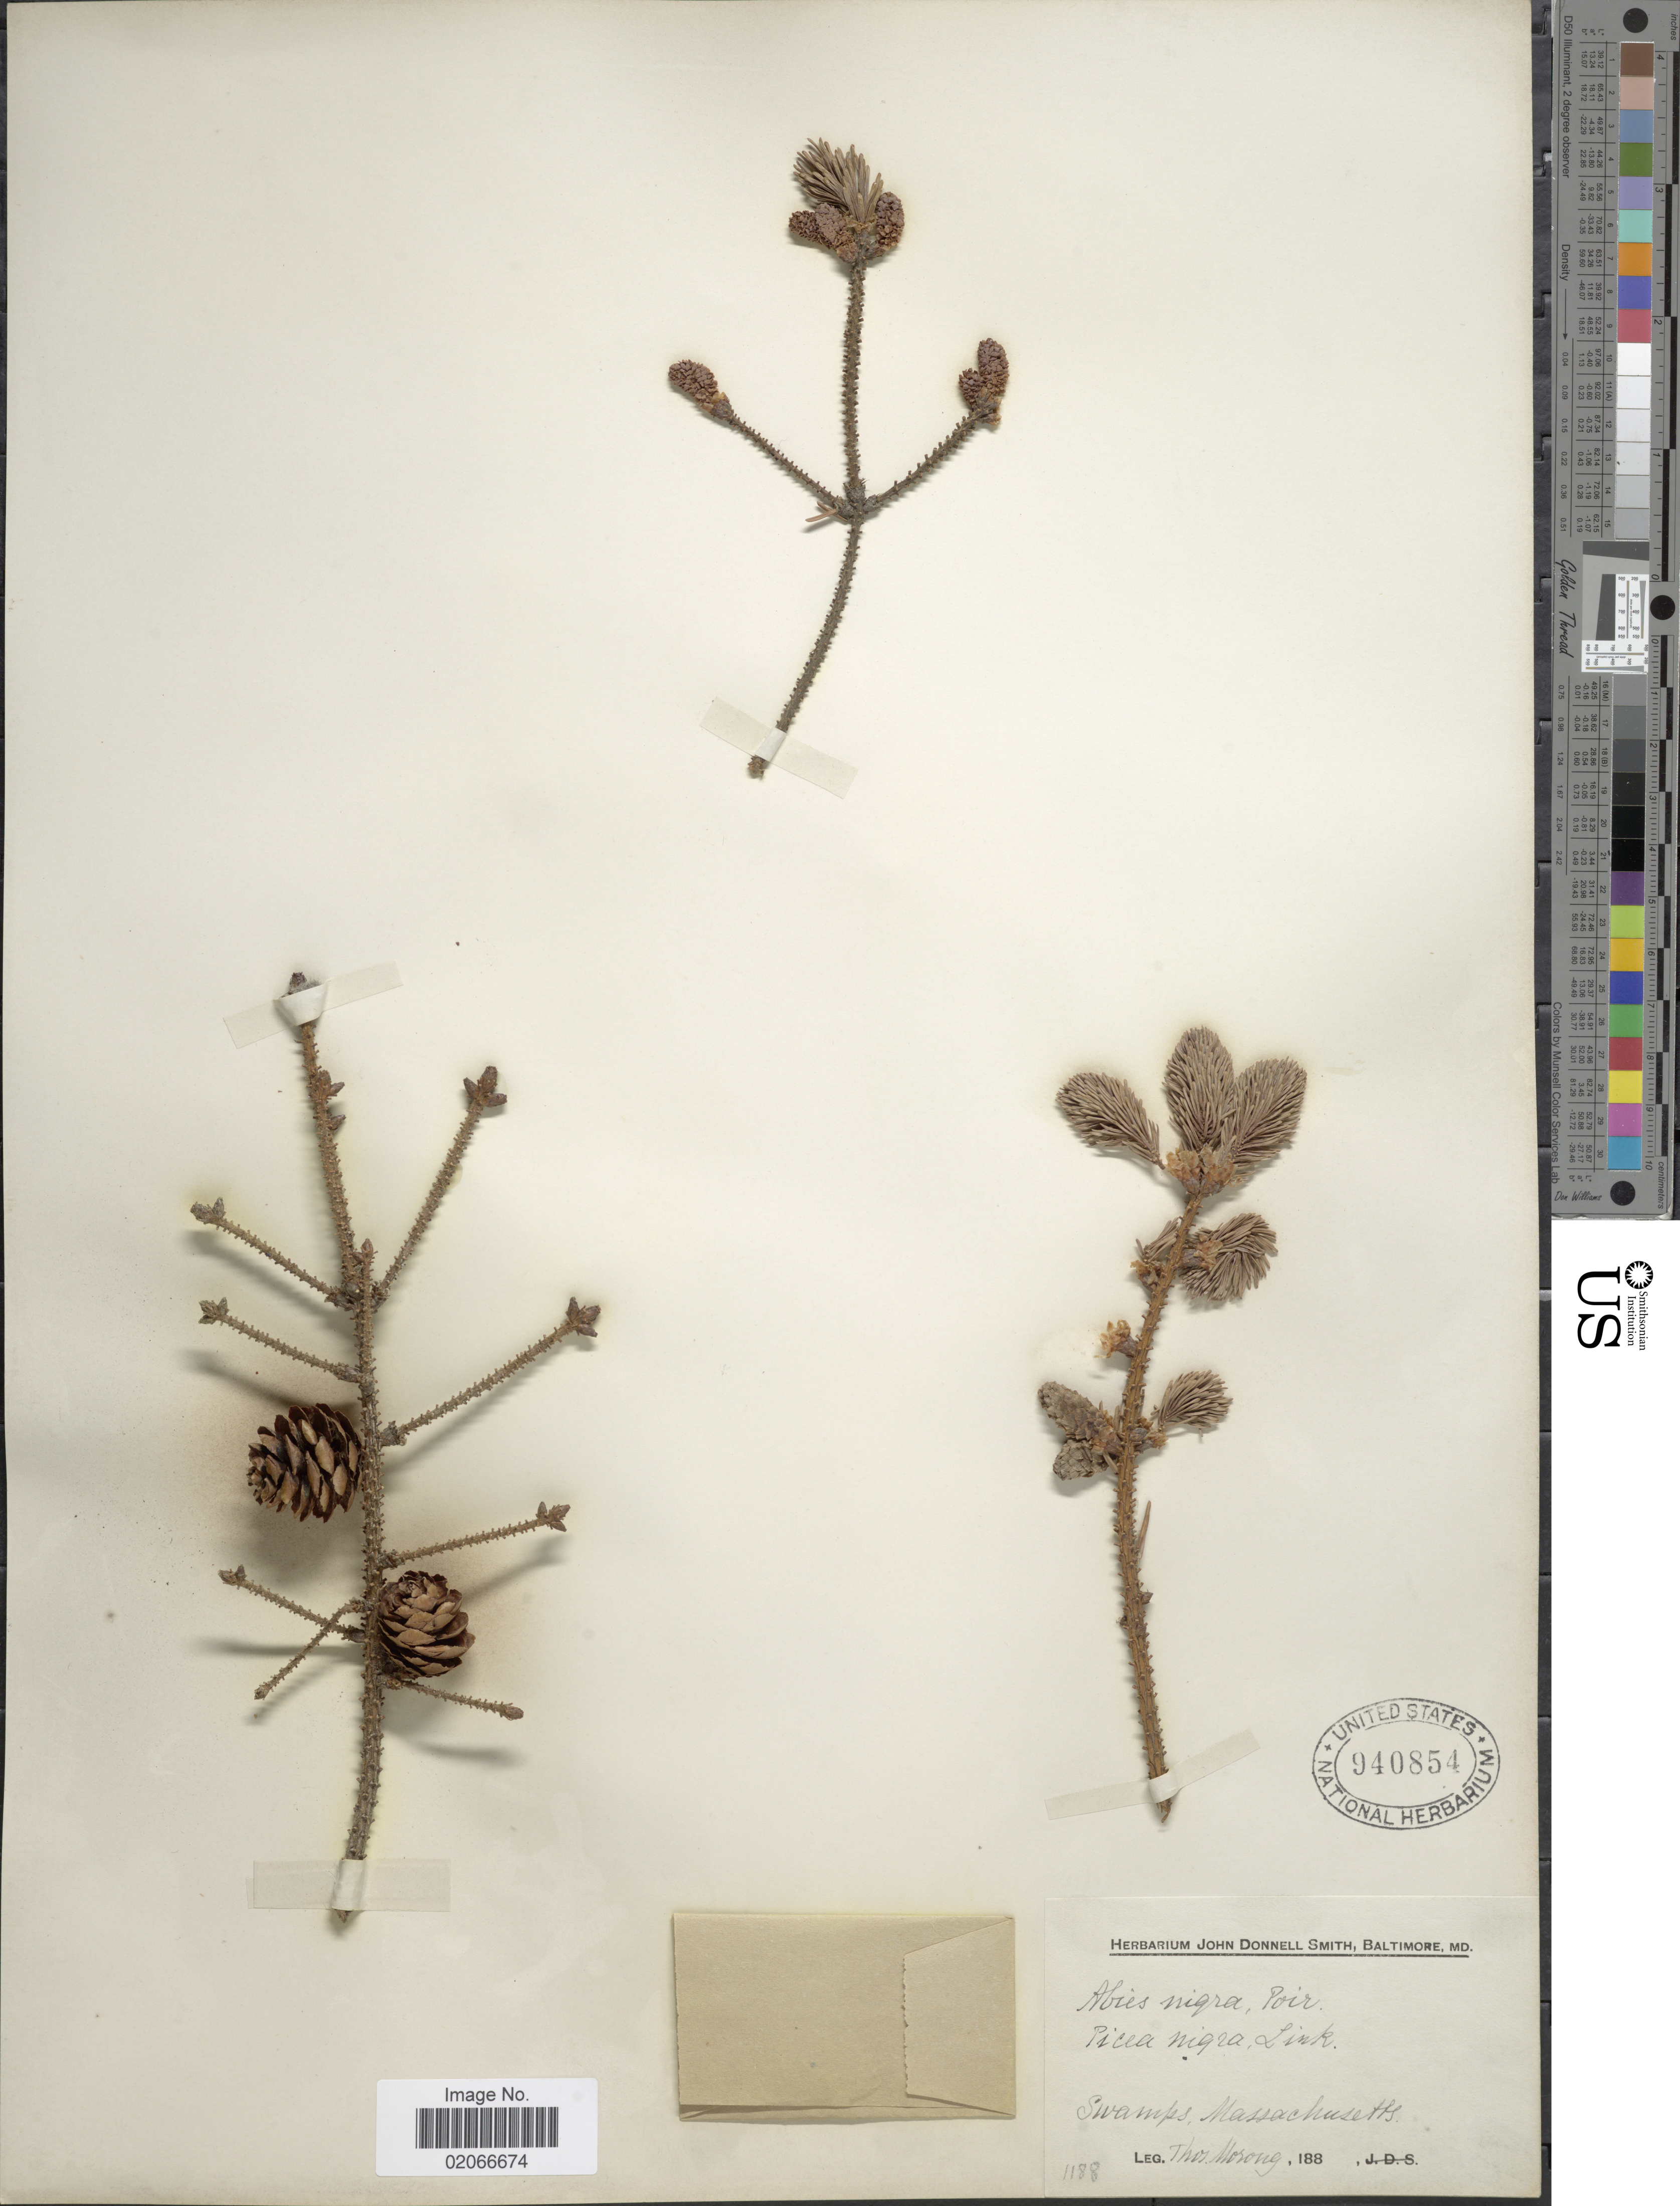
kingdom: Plantae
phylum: Tracheophyta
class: Pinopsida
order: Pinales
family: Pinaceae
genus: Picea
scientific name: Picea mariana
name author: (Mill.) Britton, Stearns & Poggenb.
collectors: T. Morong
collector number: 1188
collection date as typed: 188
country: United States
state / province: Massachusetts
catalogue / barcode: US 940854